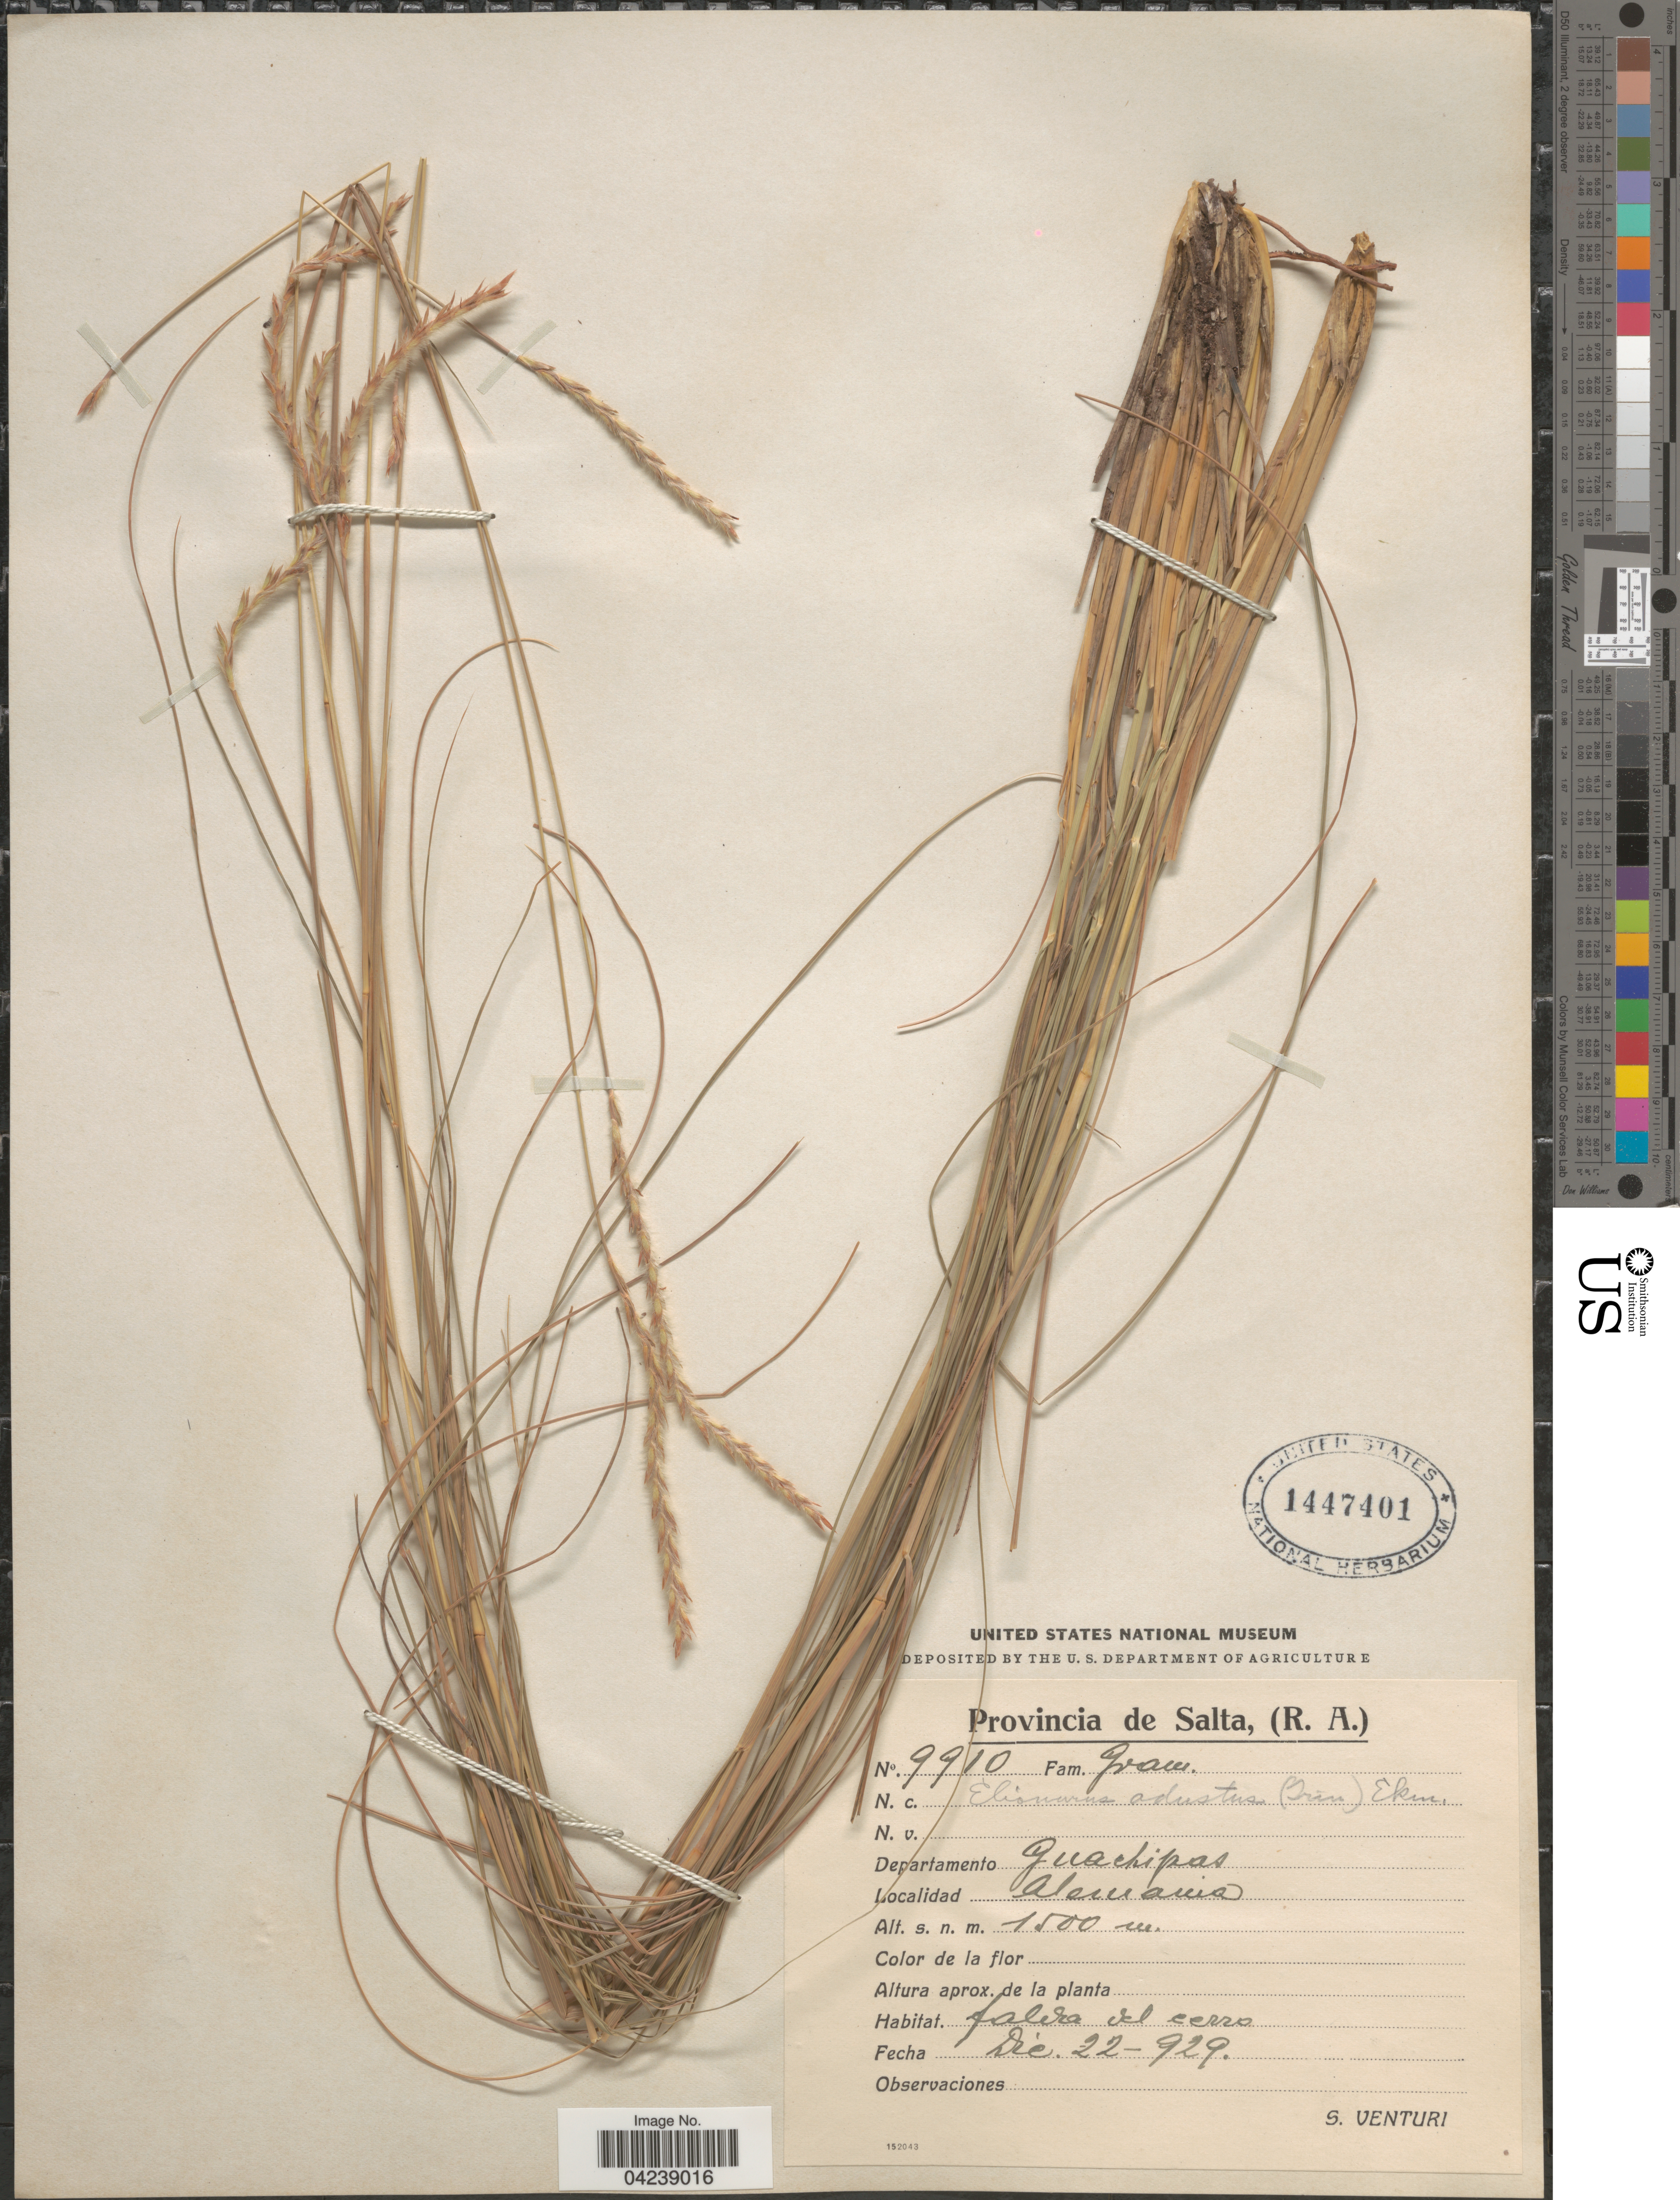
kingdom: Plantae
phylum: Tracheophyta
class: Liliopsida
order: Poales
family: Poaceae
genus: Elionurus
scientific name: Elionurus muticus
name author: (Spreng.) Kuntze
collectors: S. Venturi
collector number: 9910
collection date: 1929-12-22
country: Argentina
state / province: Salta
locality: Departamento Guachipas. Alemania.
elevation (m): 1500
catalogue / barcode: US 1447401